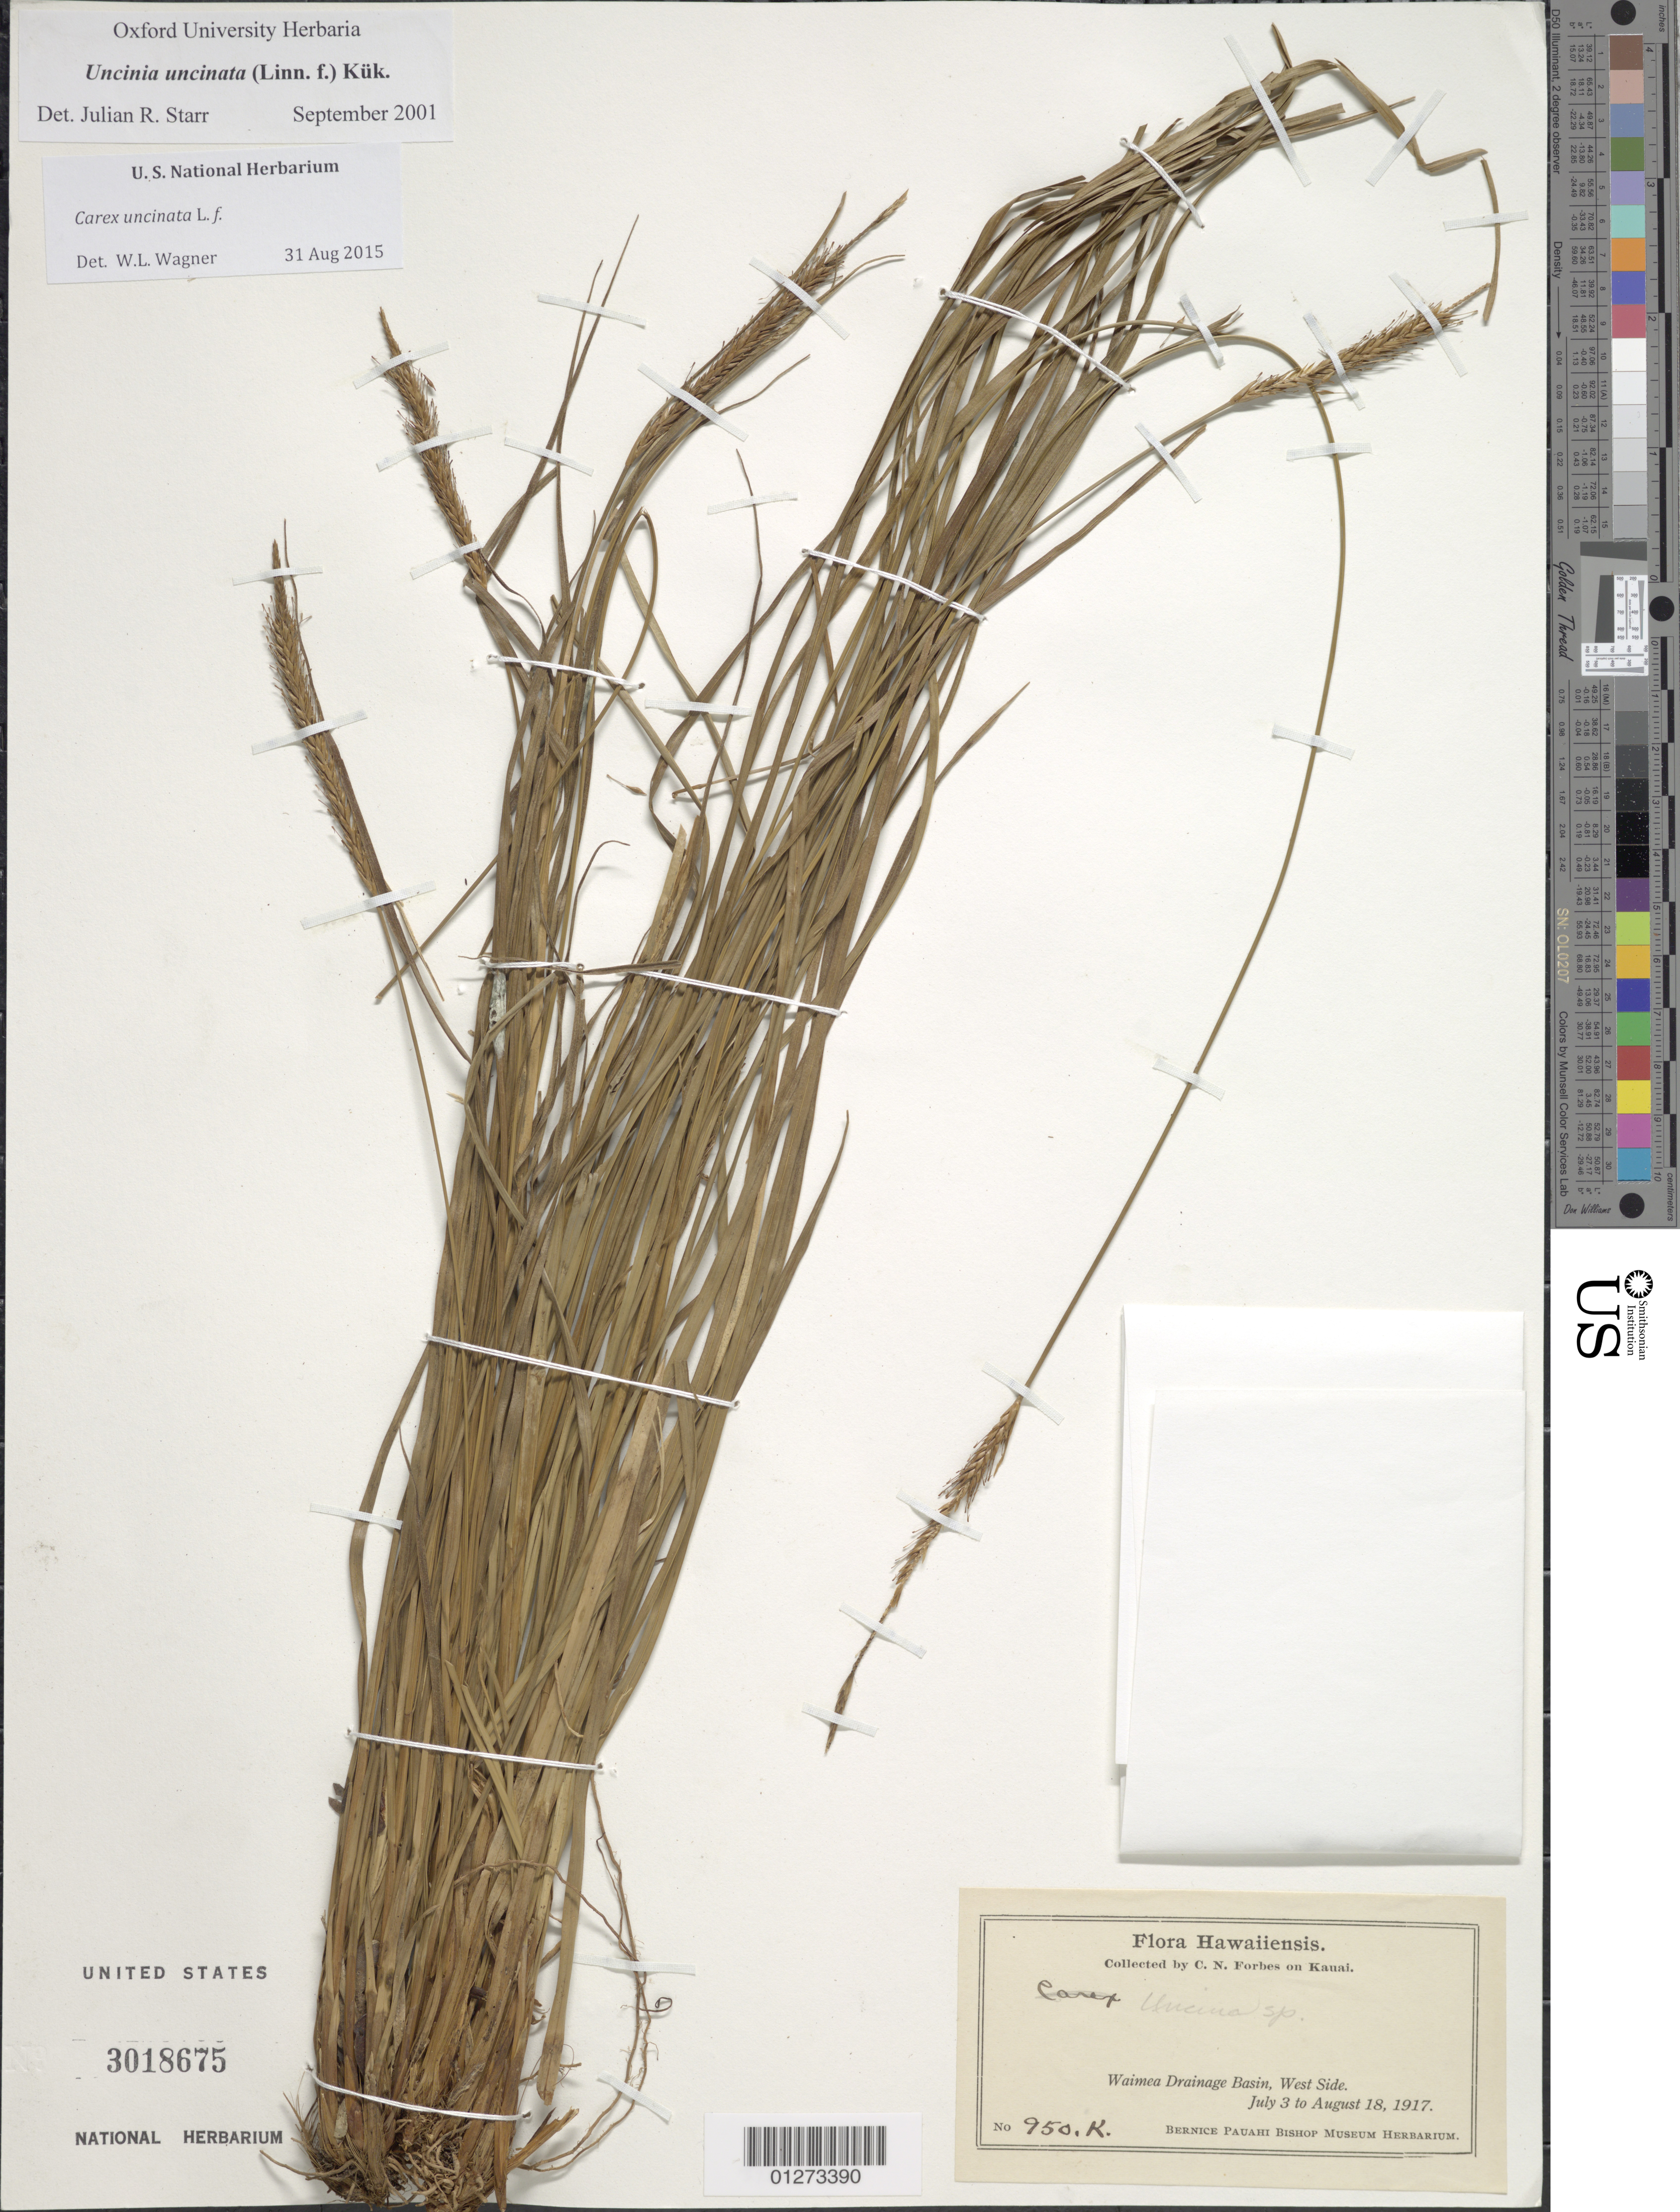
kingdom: Plantae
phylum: Tracheophyta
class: Liliopsida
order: Poales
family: Cyperaceae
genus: Carex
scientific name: Carex uncinata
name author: L. f.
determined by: Wagner, W. L., (BOT), Smithsonian Institution - National Museum of Natural History (UNITED STATES)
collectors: C. N. Forbes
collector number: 950.K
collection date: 1917-07-03/1917-08-18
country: United States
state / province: Hawaii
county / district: Kauai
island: Kaua'i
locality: Waimea Drainage Basin, West Side.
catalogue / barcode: US 3018675